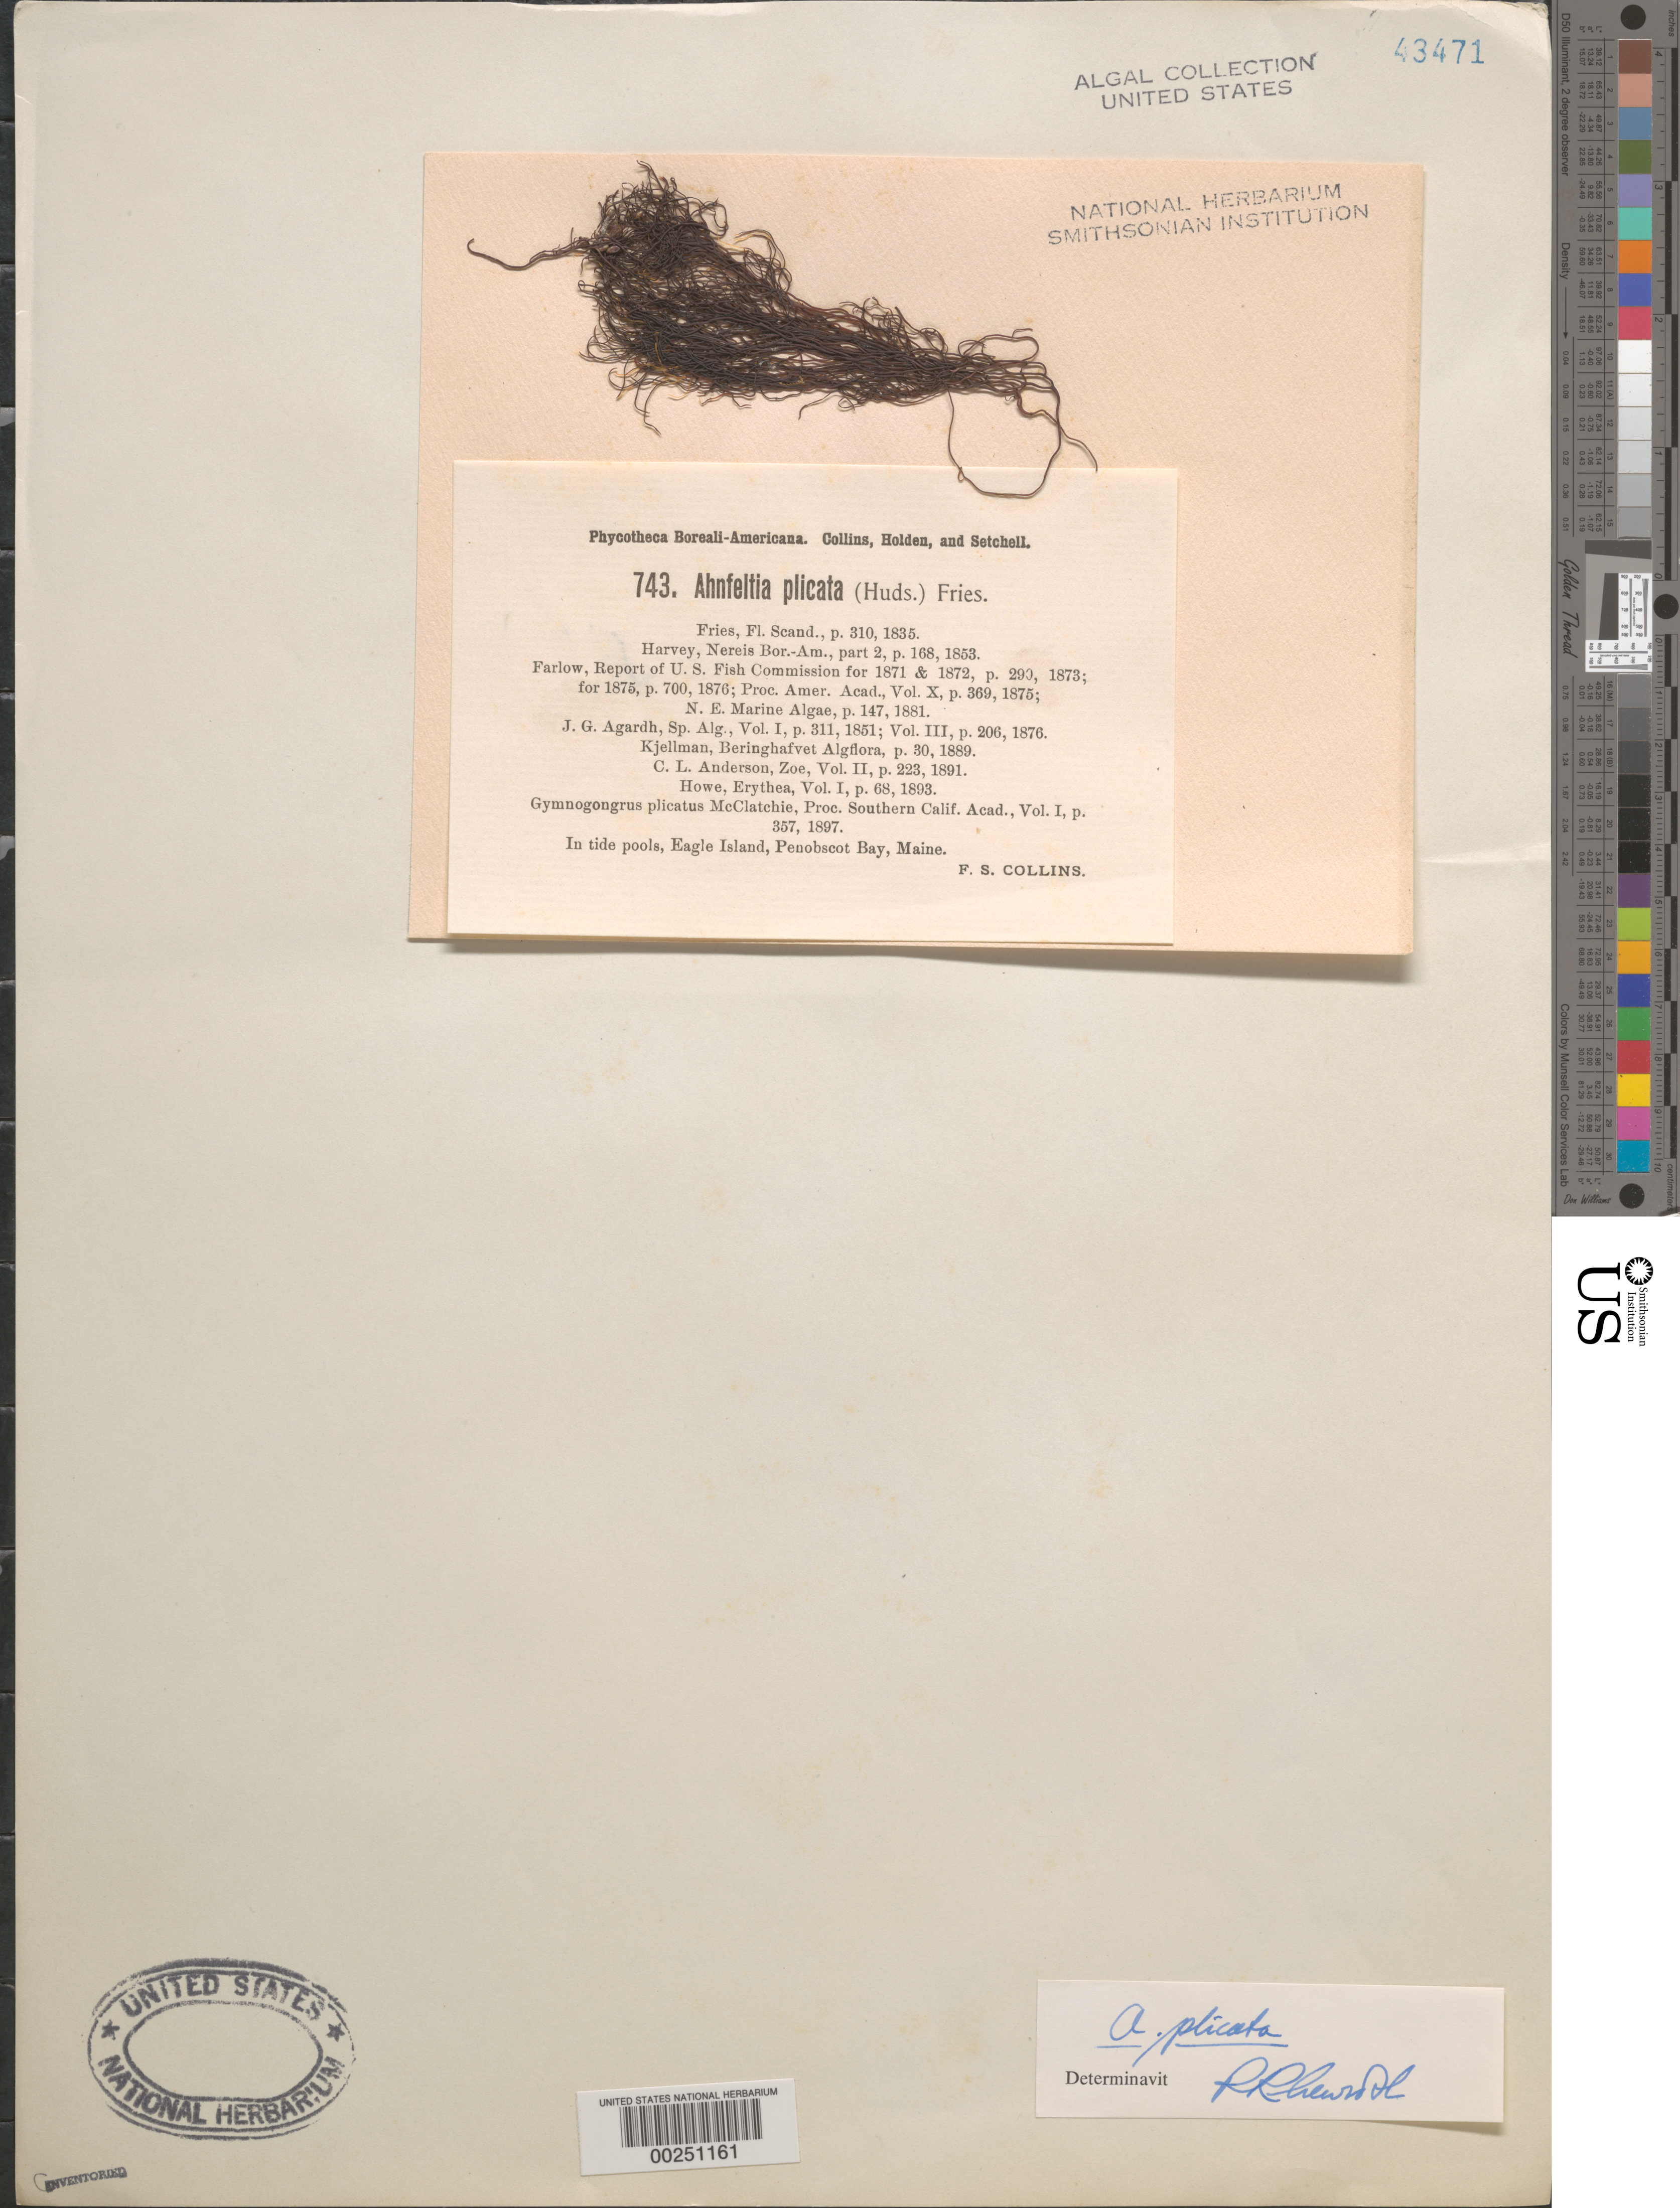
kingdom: Plantae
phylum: Rhodophyta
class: Florideophyceae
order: Ahnfeltiales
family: Ahnfeltiaceae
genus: Ahnfeltia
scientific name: Ahnfeltia plicata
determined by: Newroth, P. R.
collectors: F. Collins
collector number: PB-A 743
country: United States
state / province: Maine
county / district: Knox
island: Eagle Island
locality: Penobscot Bay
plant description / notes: Collins, Holden & Setchell, Phycotheca Boreali-Americana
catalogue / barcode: US 43471